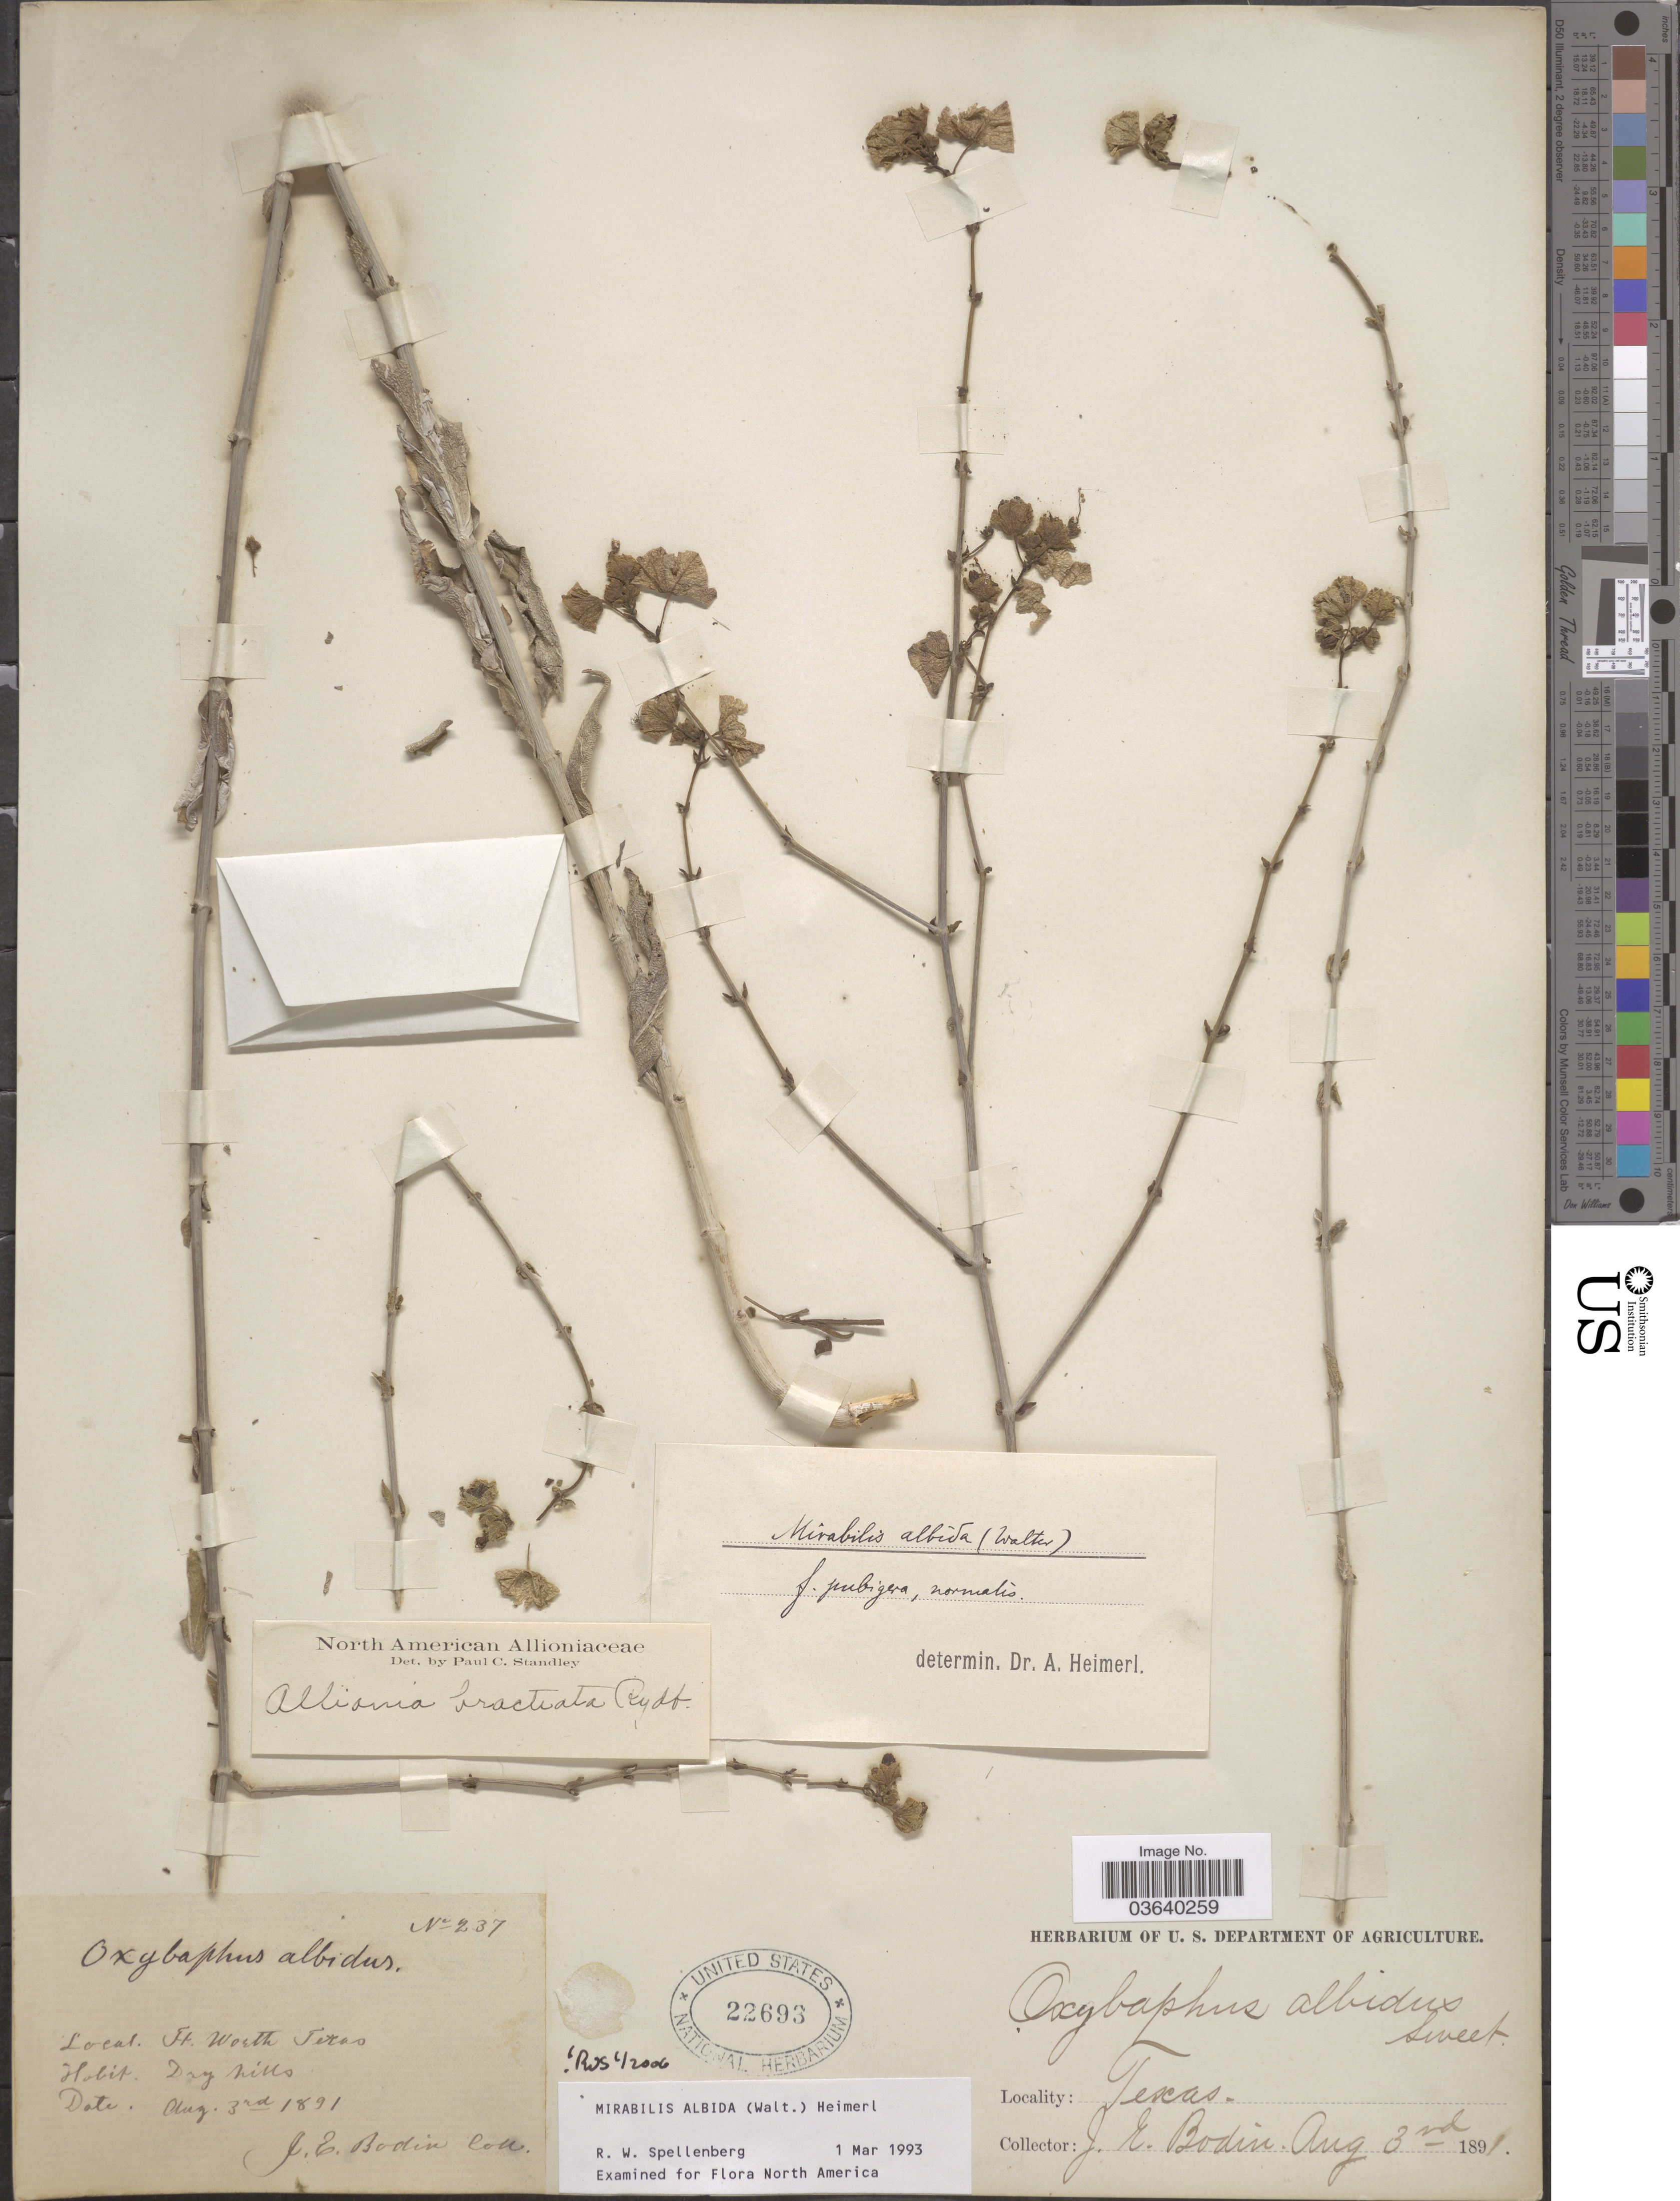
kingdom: Plantae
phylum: Tracheophyta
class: Magnoliopsida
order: Caryophyllales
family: Nyctaginaceae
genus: Mirabilis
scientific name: Mirabilis albida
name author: (Walter) Heimerl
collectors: J. E. Bodin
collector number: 237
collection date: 1891-08-03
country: United States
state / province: Texas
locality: Ft. Worth.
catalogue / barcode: US 22693